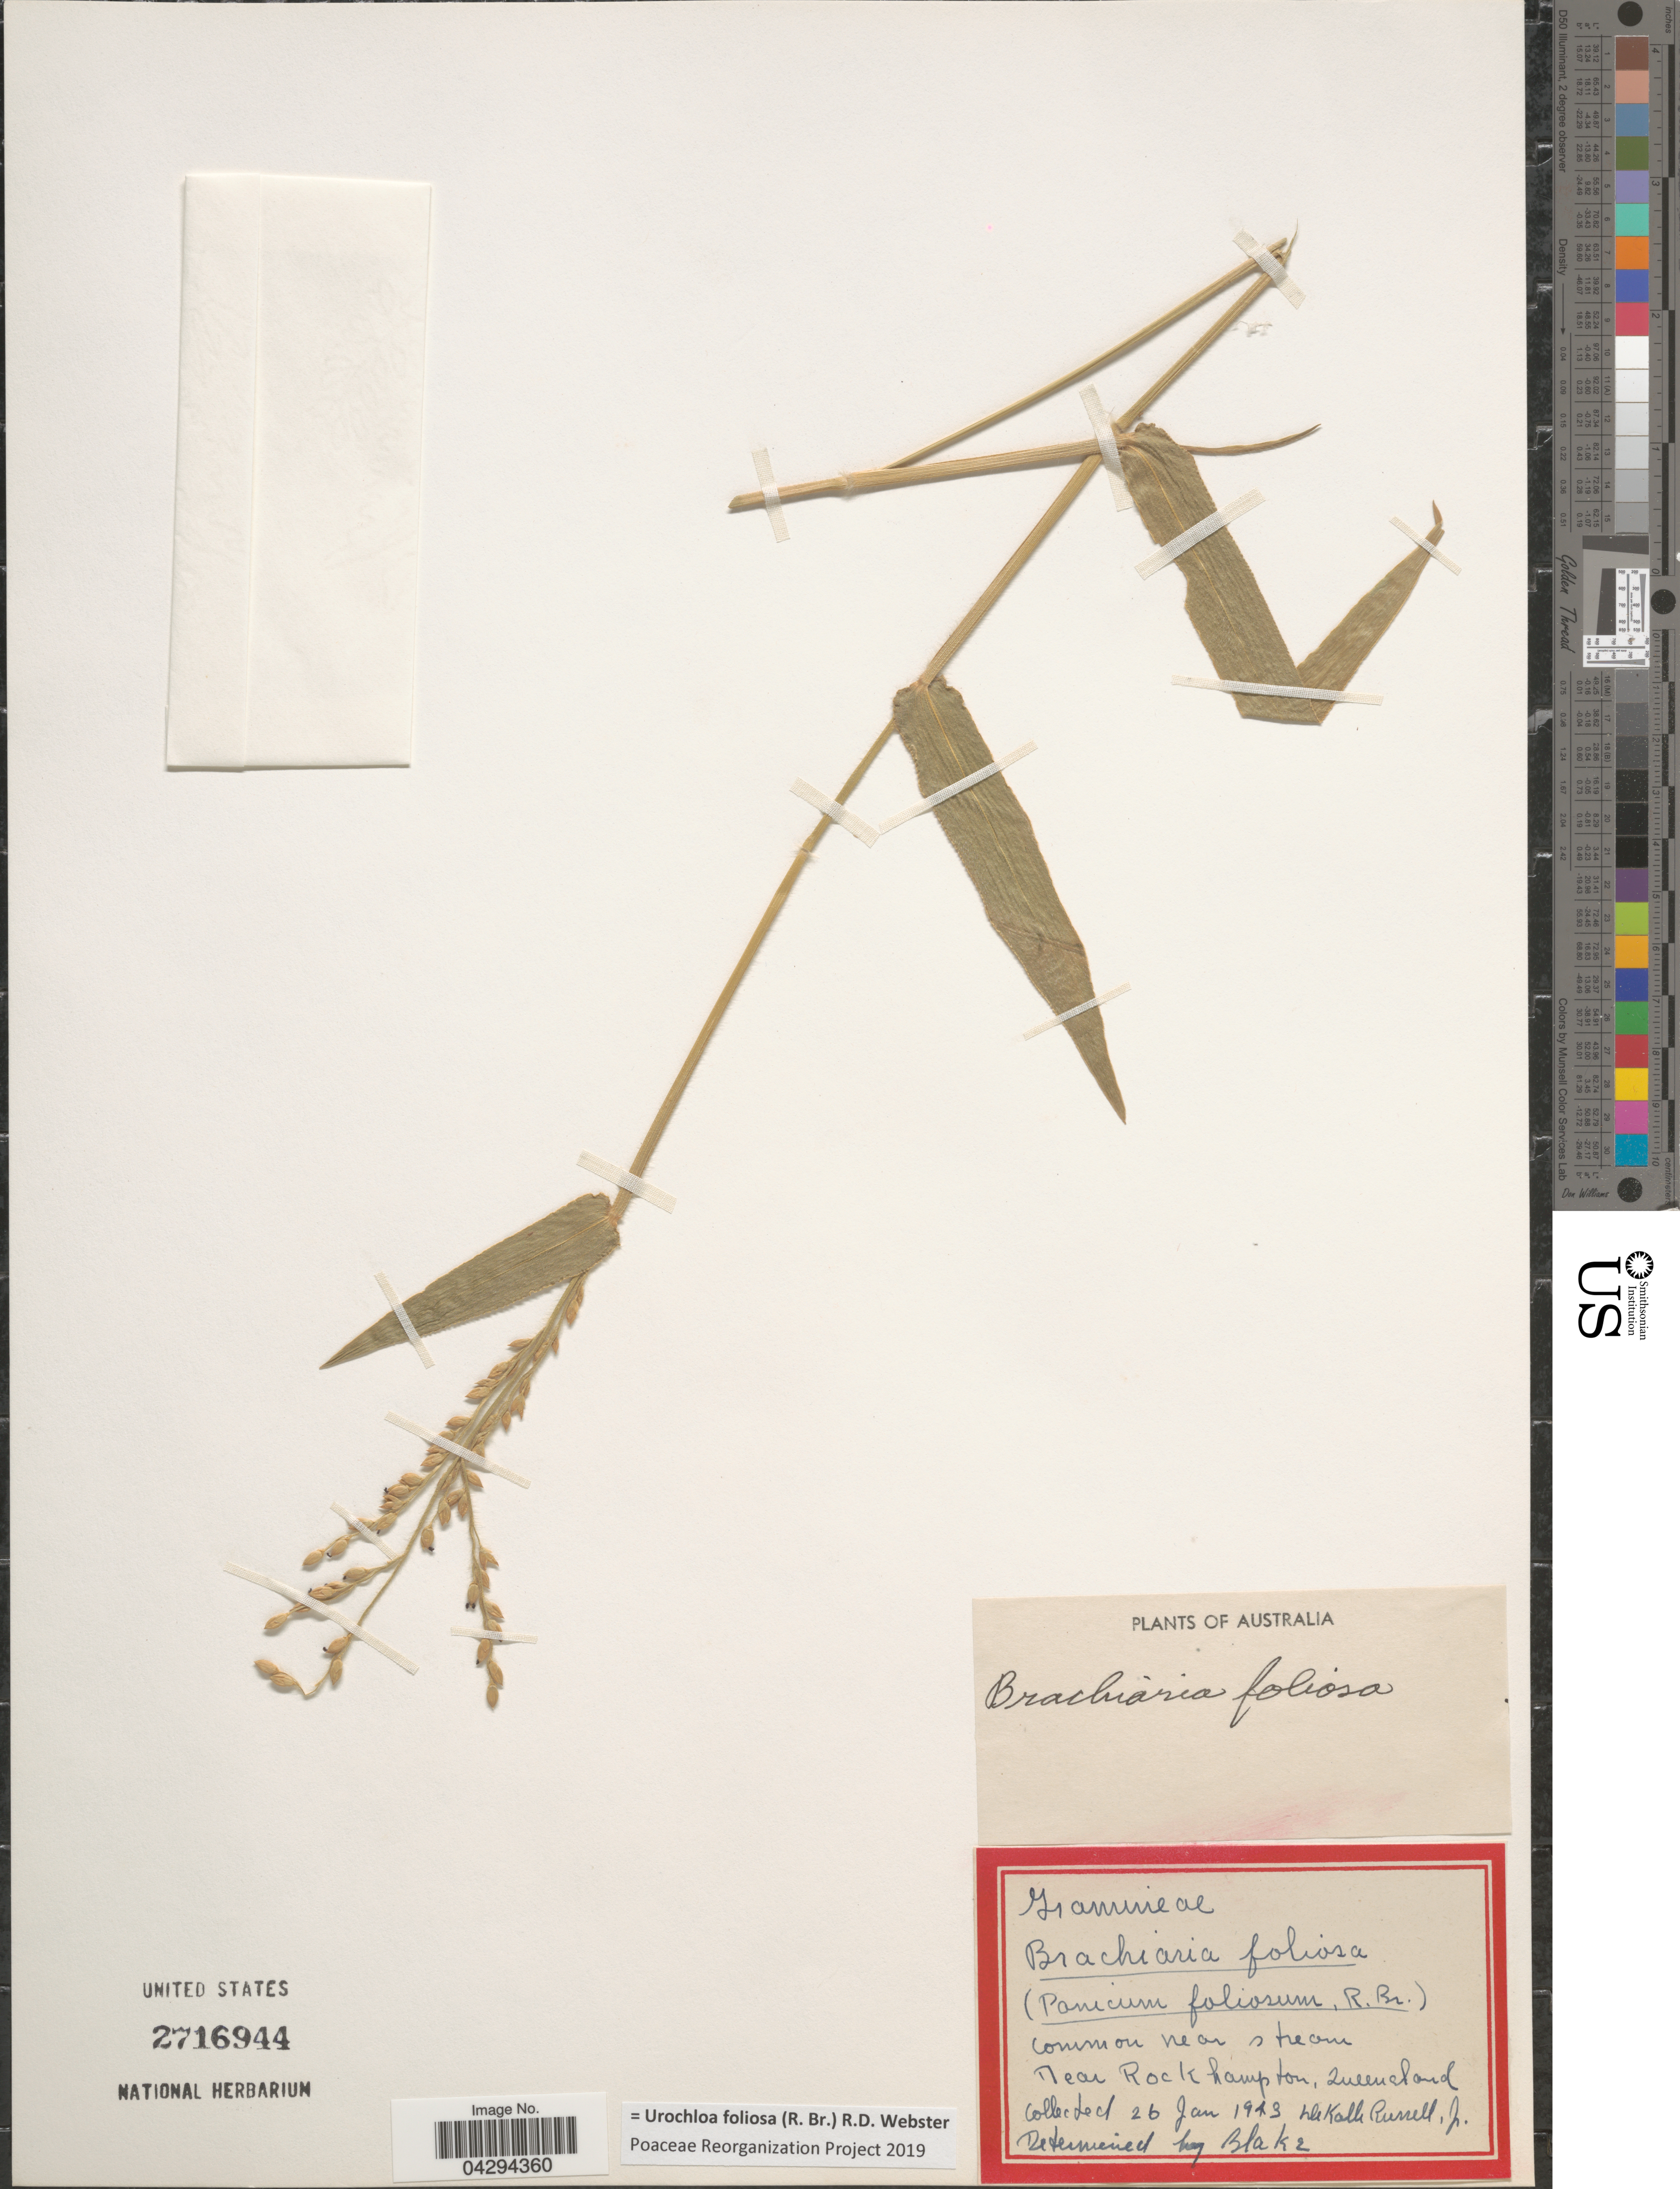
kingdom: Plantae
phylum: Tracheophyta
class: Liliopsida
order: Poales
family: Poaceae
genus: Urochloa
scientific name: Urochloa foliosa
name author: (R. Br.) R.D. Webster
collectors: D. K. Russell Jr.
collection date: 1943-01-26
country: Australia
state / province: Queensland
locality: Common near stream. Near Rockhampton.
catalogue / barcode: US 2716944